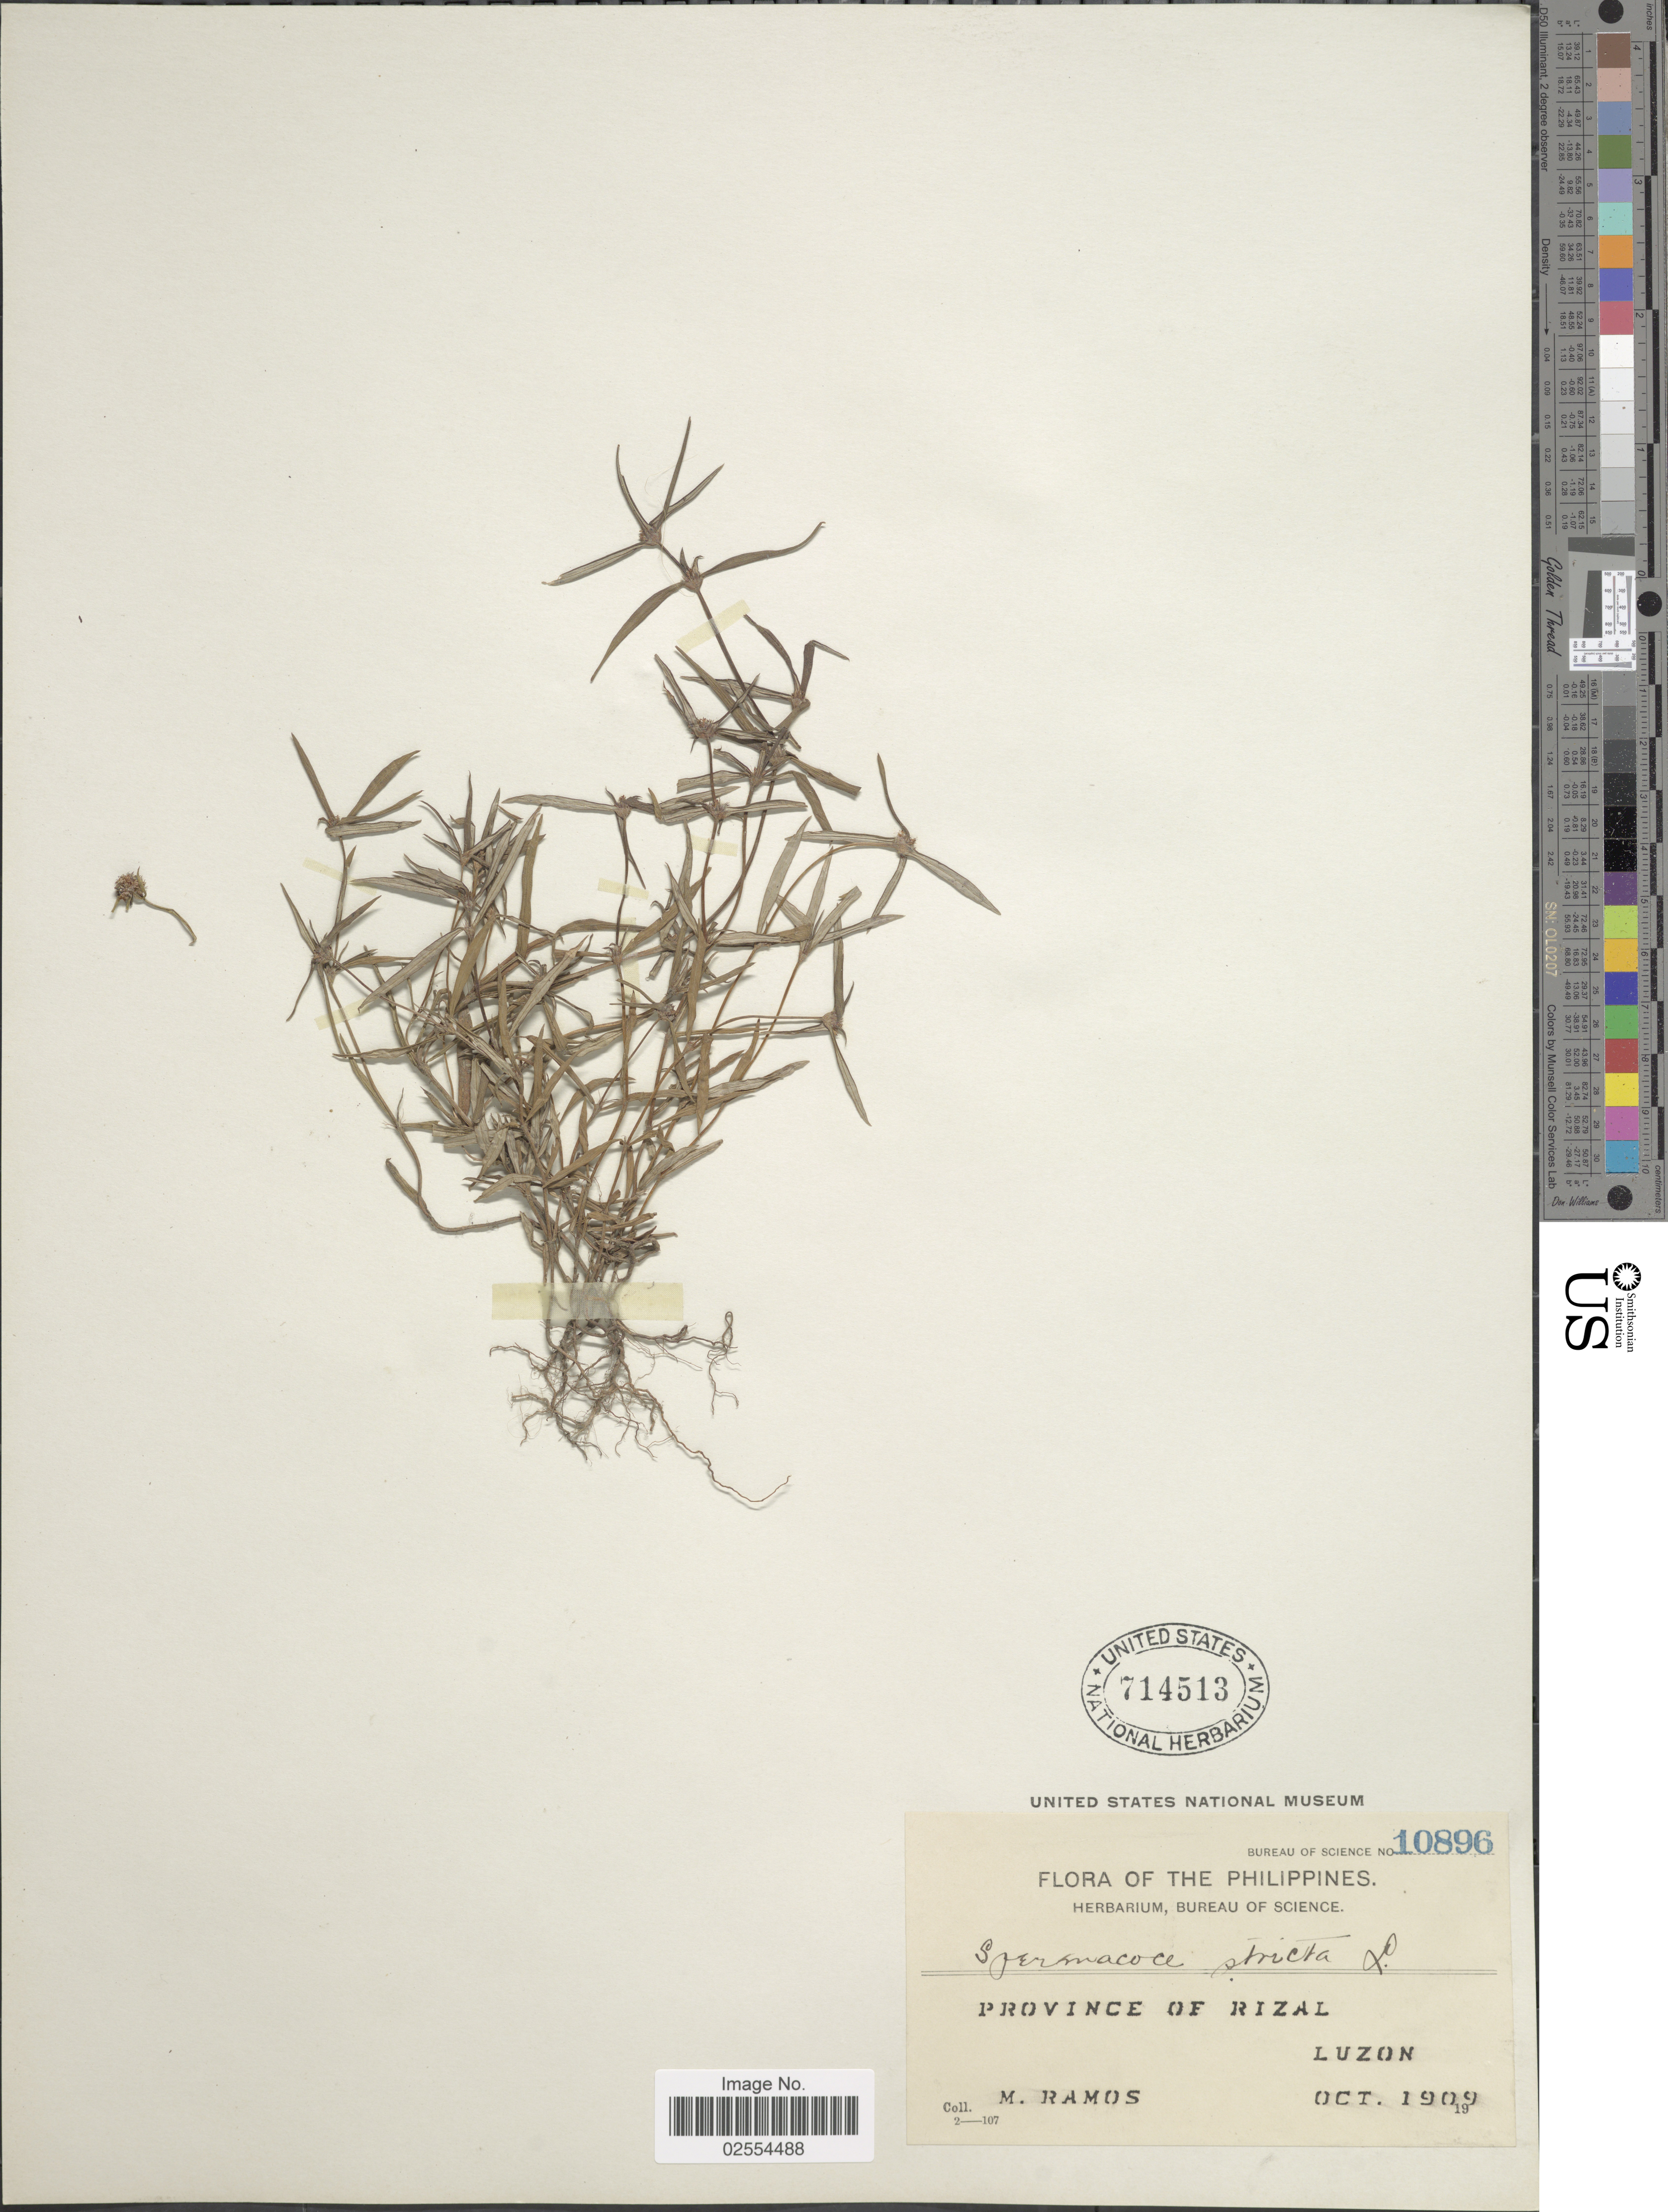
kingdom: Plantae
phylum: Tracheophyta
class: Magnoliopsida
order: Gentianales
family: Rubiaceae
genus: Spermacoce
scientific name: Spermacoce stricta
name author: L. f.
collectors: M. Ramos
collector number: Bureau of Science 10896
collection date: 1909-10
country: Philippines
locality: Province of Rizal, Luzon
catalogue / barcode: US 714513